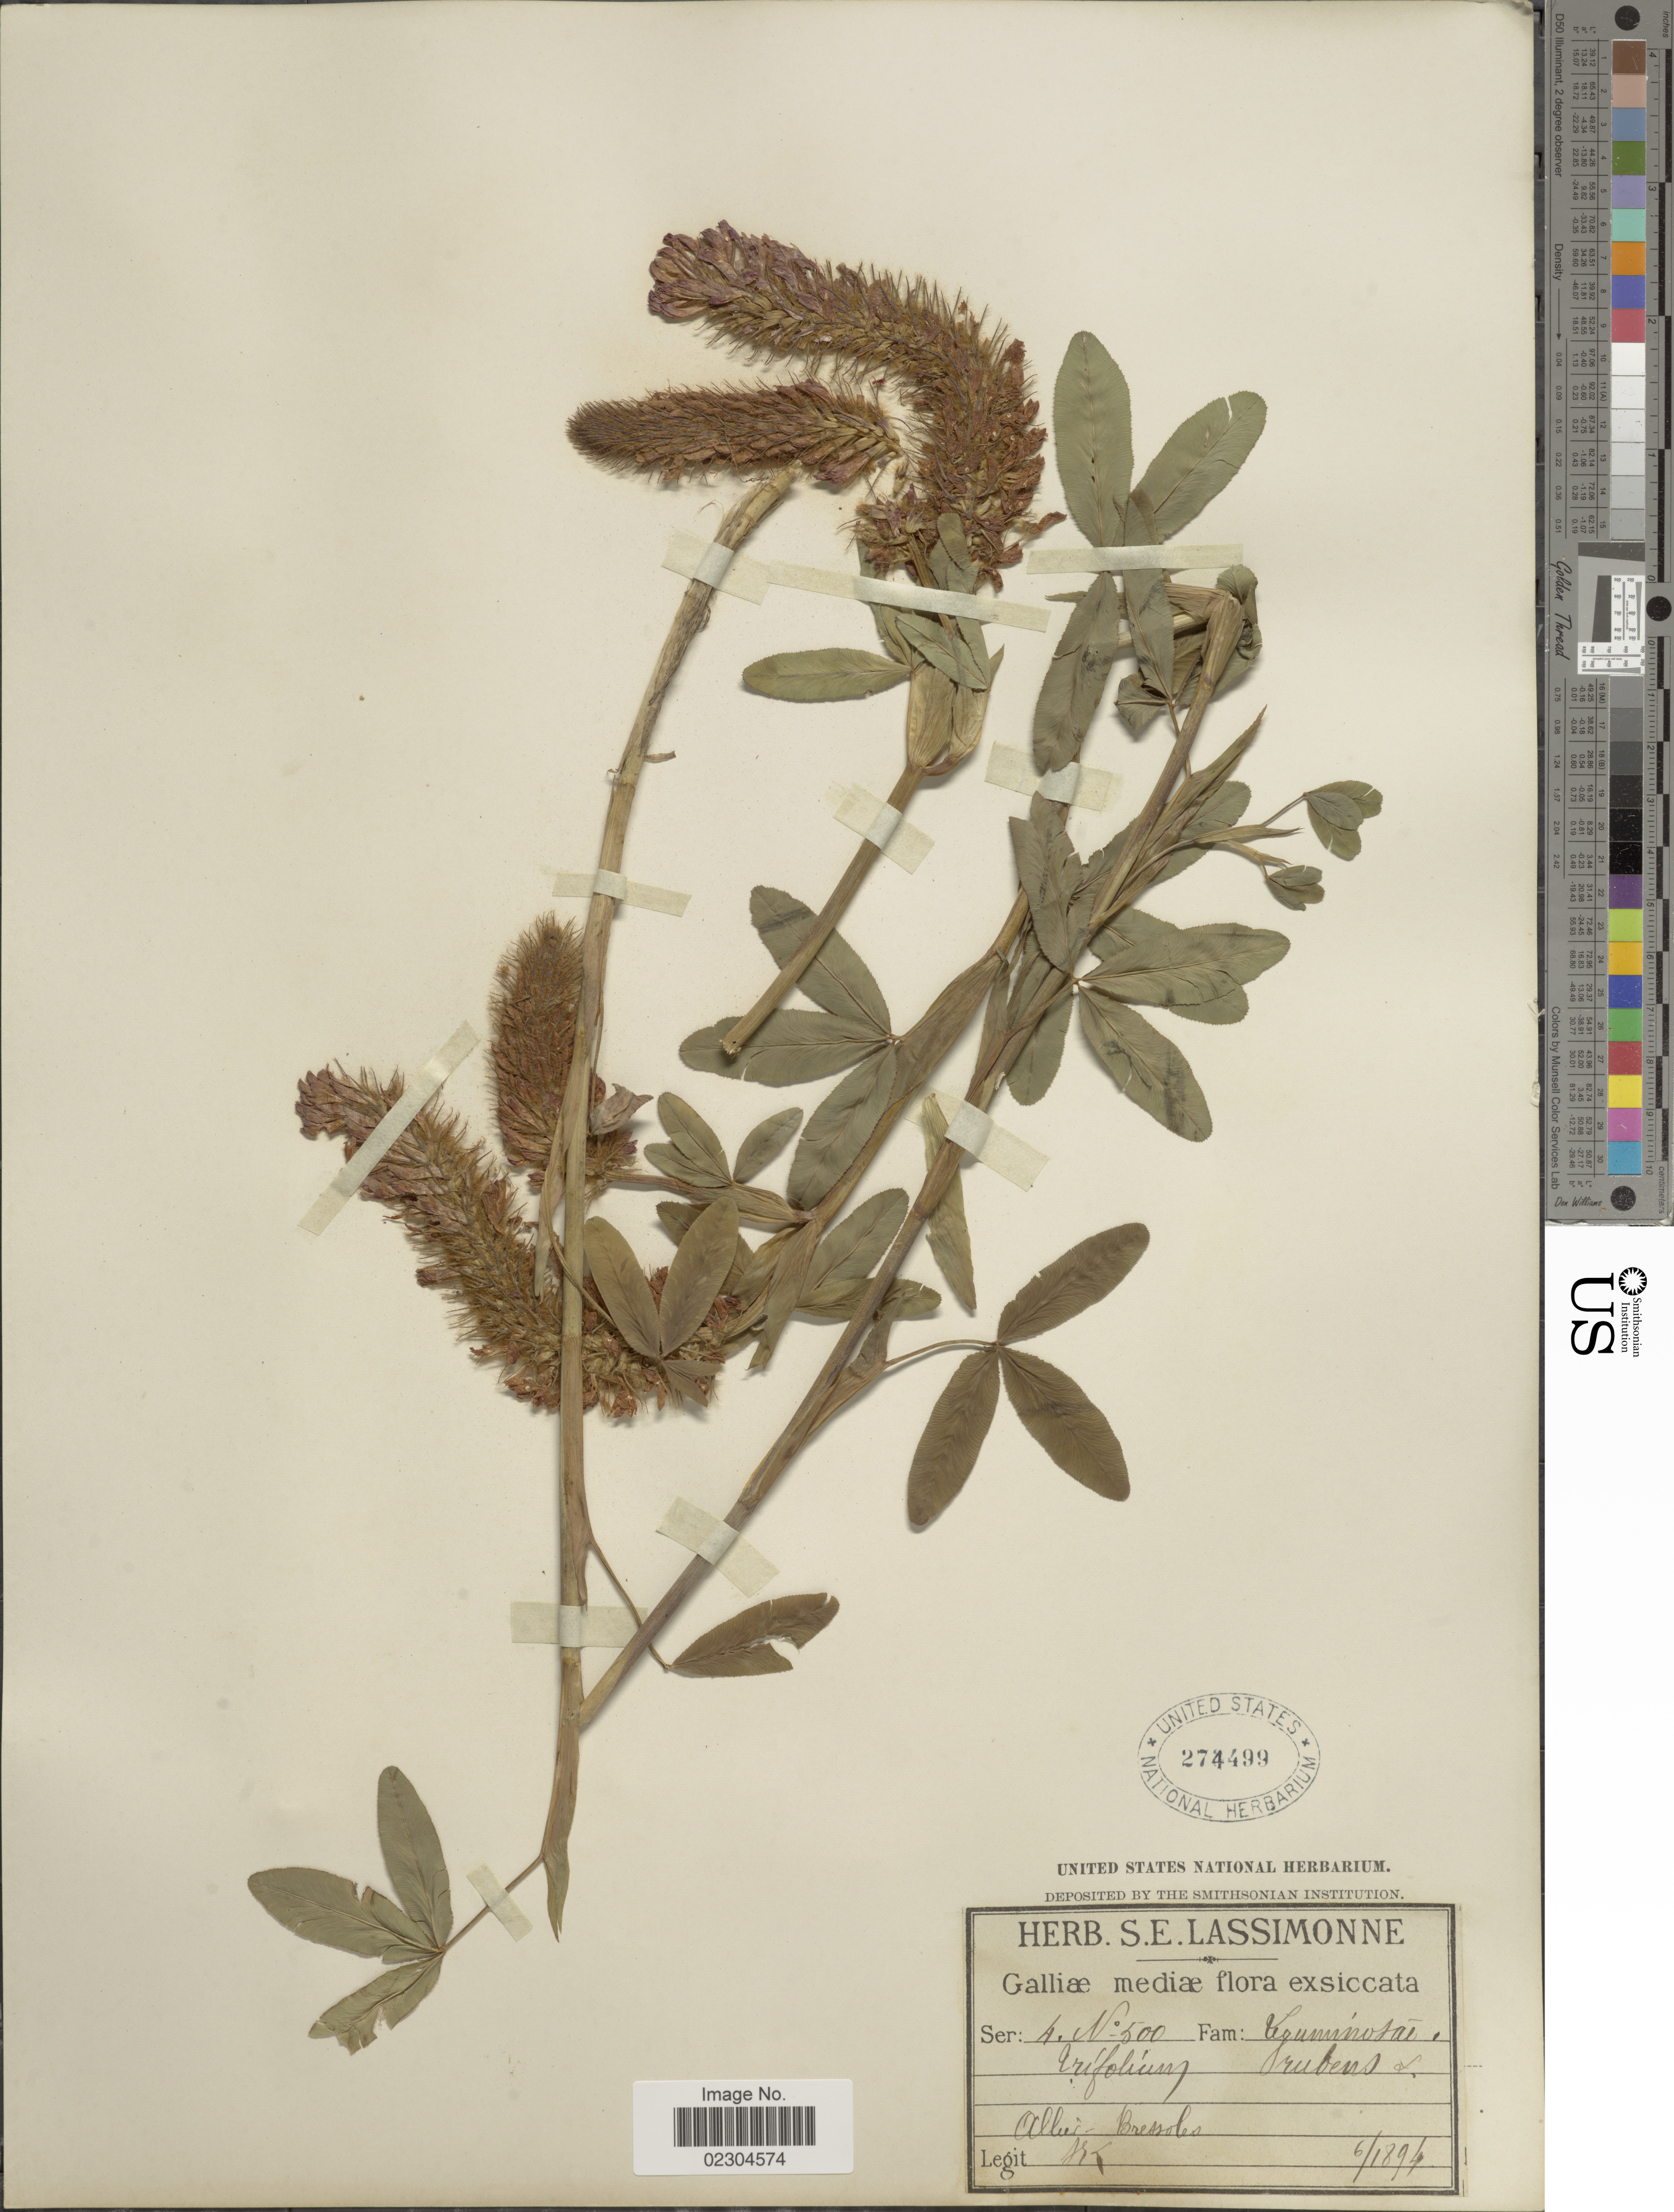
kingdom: Plantae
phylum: Tracheophyta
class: Magnoliopsida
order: Fabales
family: Fabaceae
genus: Trifolium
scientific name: Trifolium rubens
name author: L.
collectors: S. Lassimonne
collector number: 500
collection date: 1894-06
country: France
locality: Galliae mediae, Allier Bressoles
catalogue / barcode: US 274499